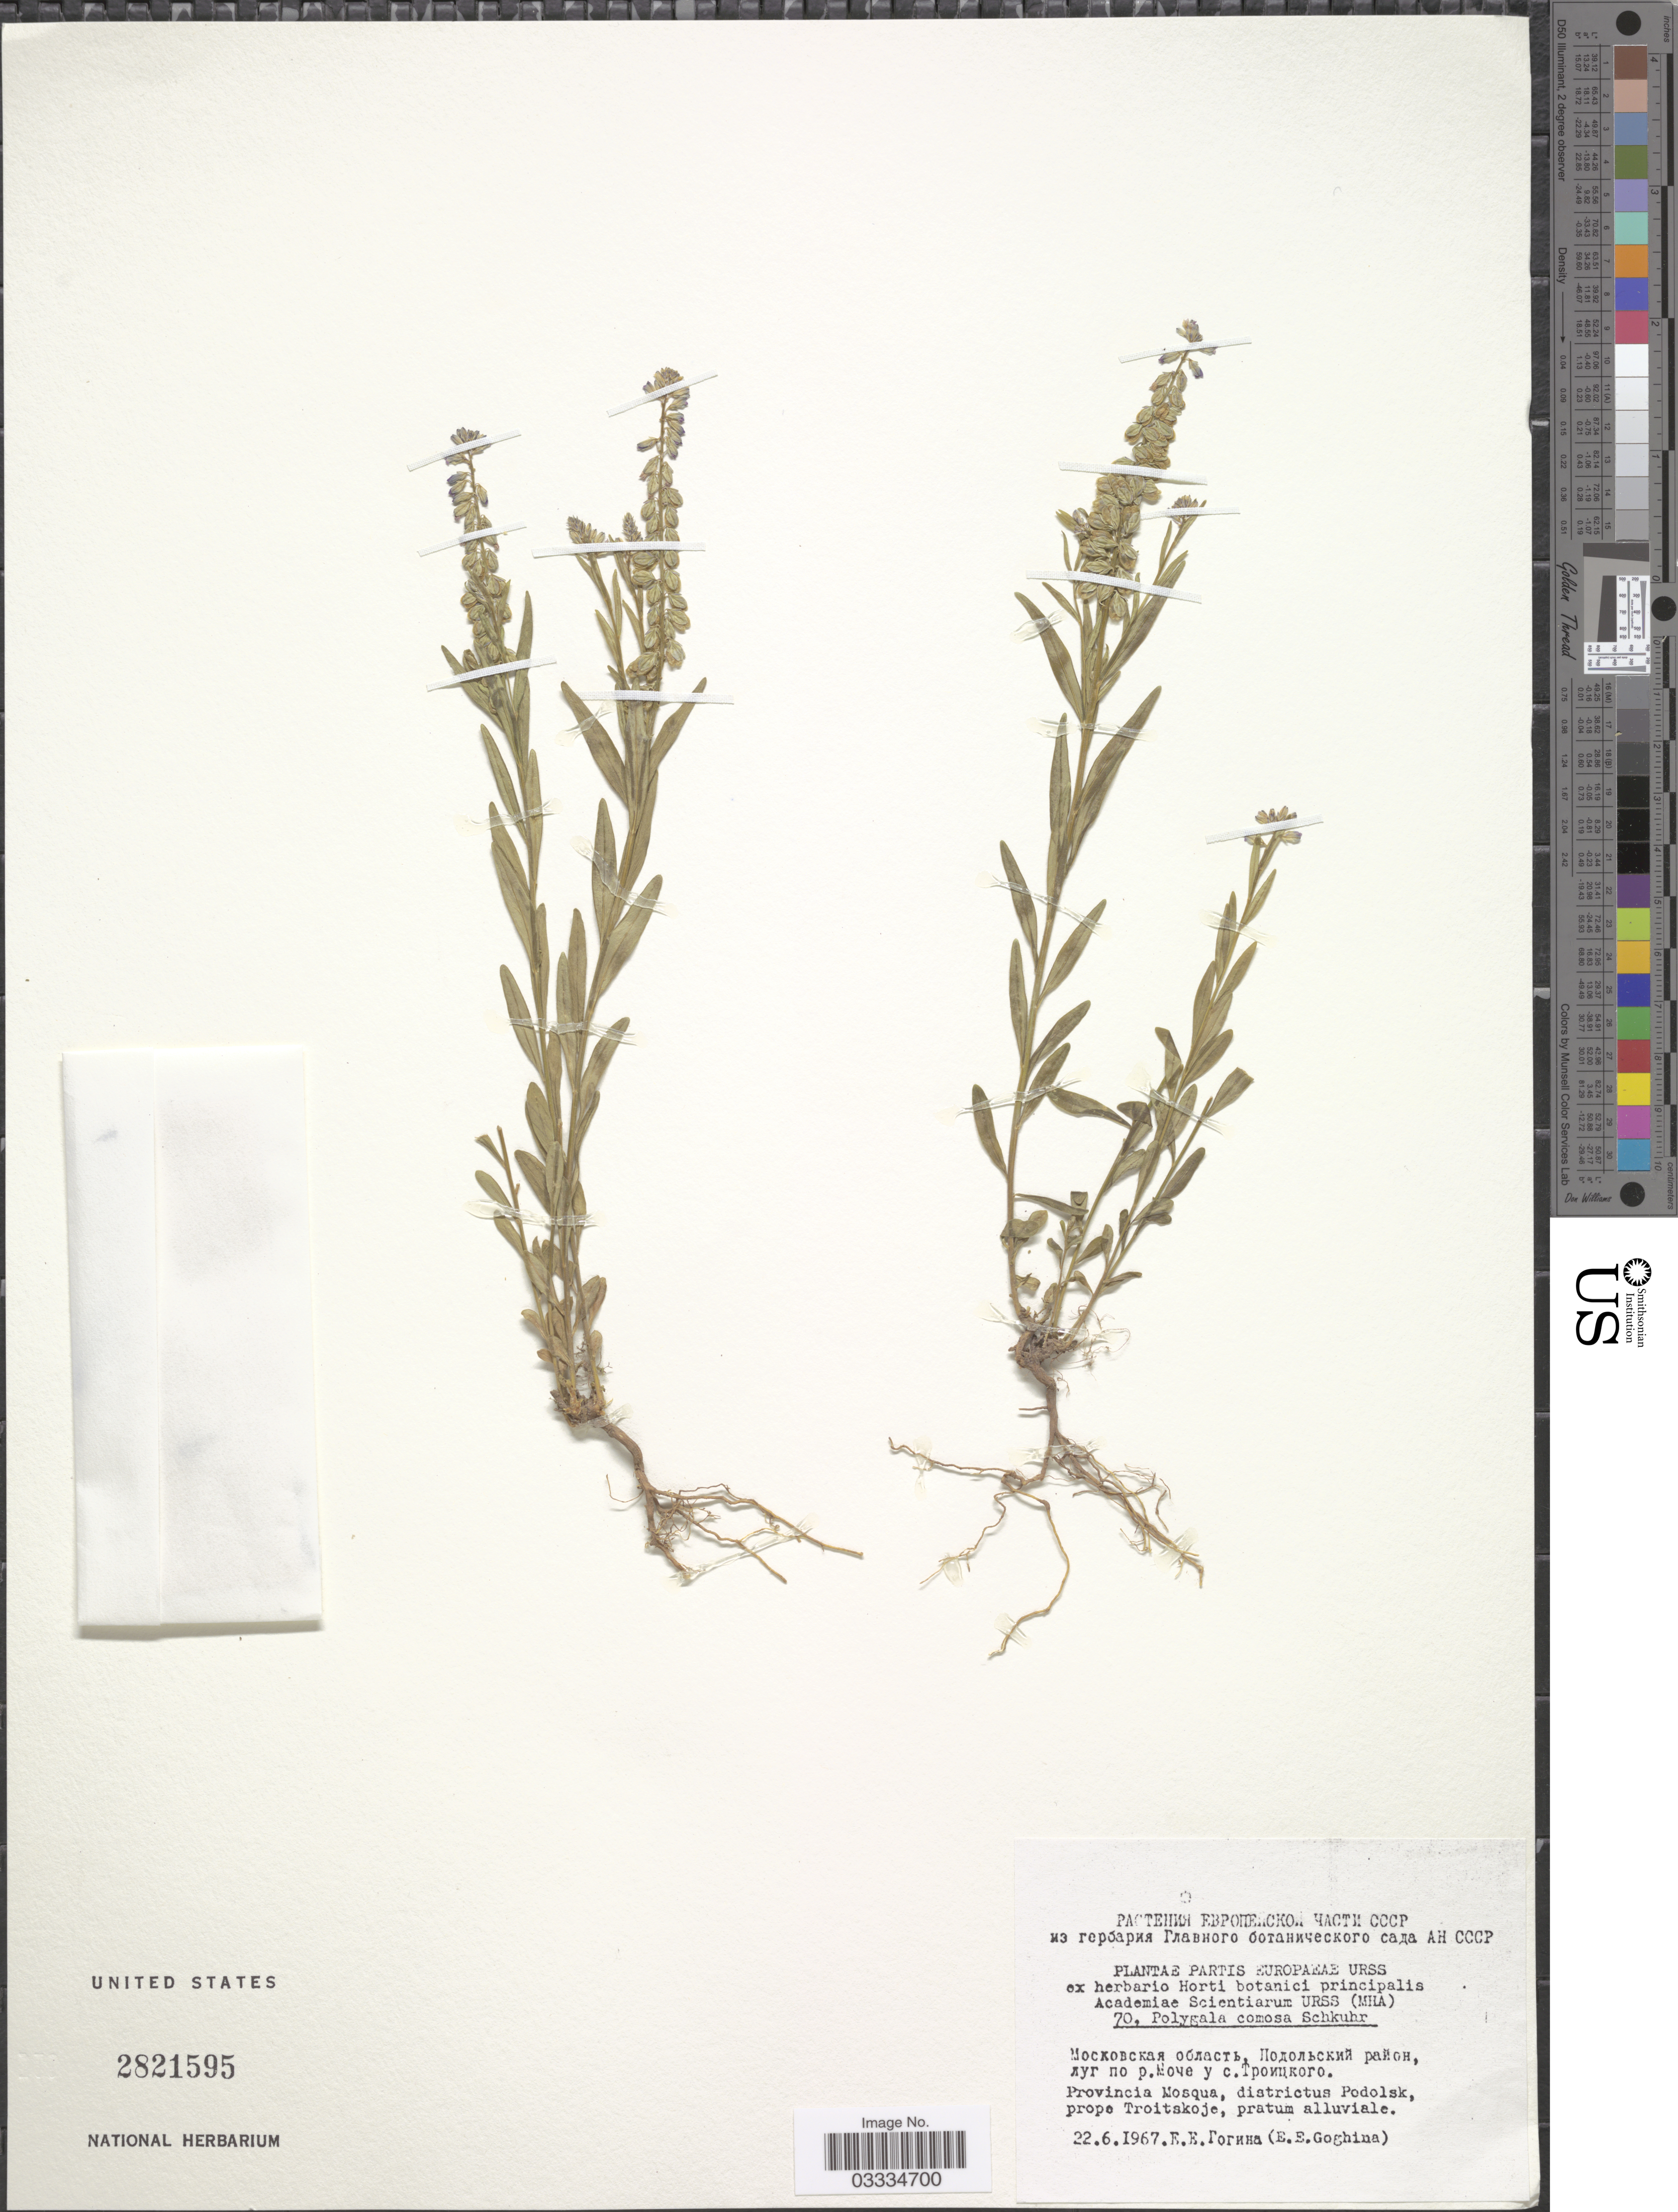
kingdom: Plantae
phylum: Tracheophyta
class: Magnoliopsida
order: Fabales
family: Polygalaceae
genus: Polygala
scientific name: Polygala comosa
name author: Schkuhr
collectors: E. Goghina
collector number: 70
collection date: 1967-06-22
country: Russian Federation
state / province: Moscow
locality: Provincia Mosqua, districtus Podolsk, prope Troitskoje.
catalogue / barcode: US 2821595